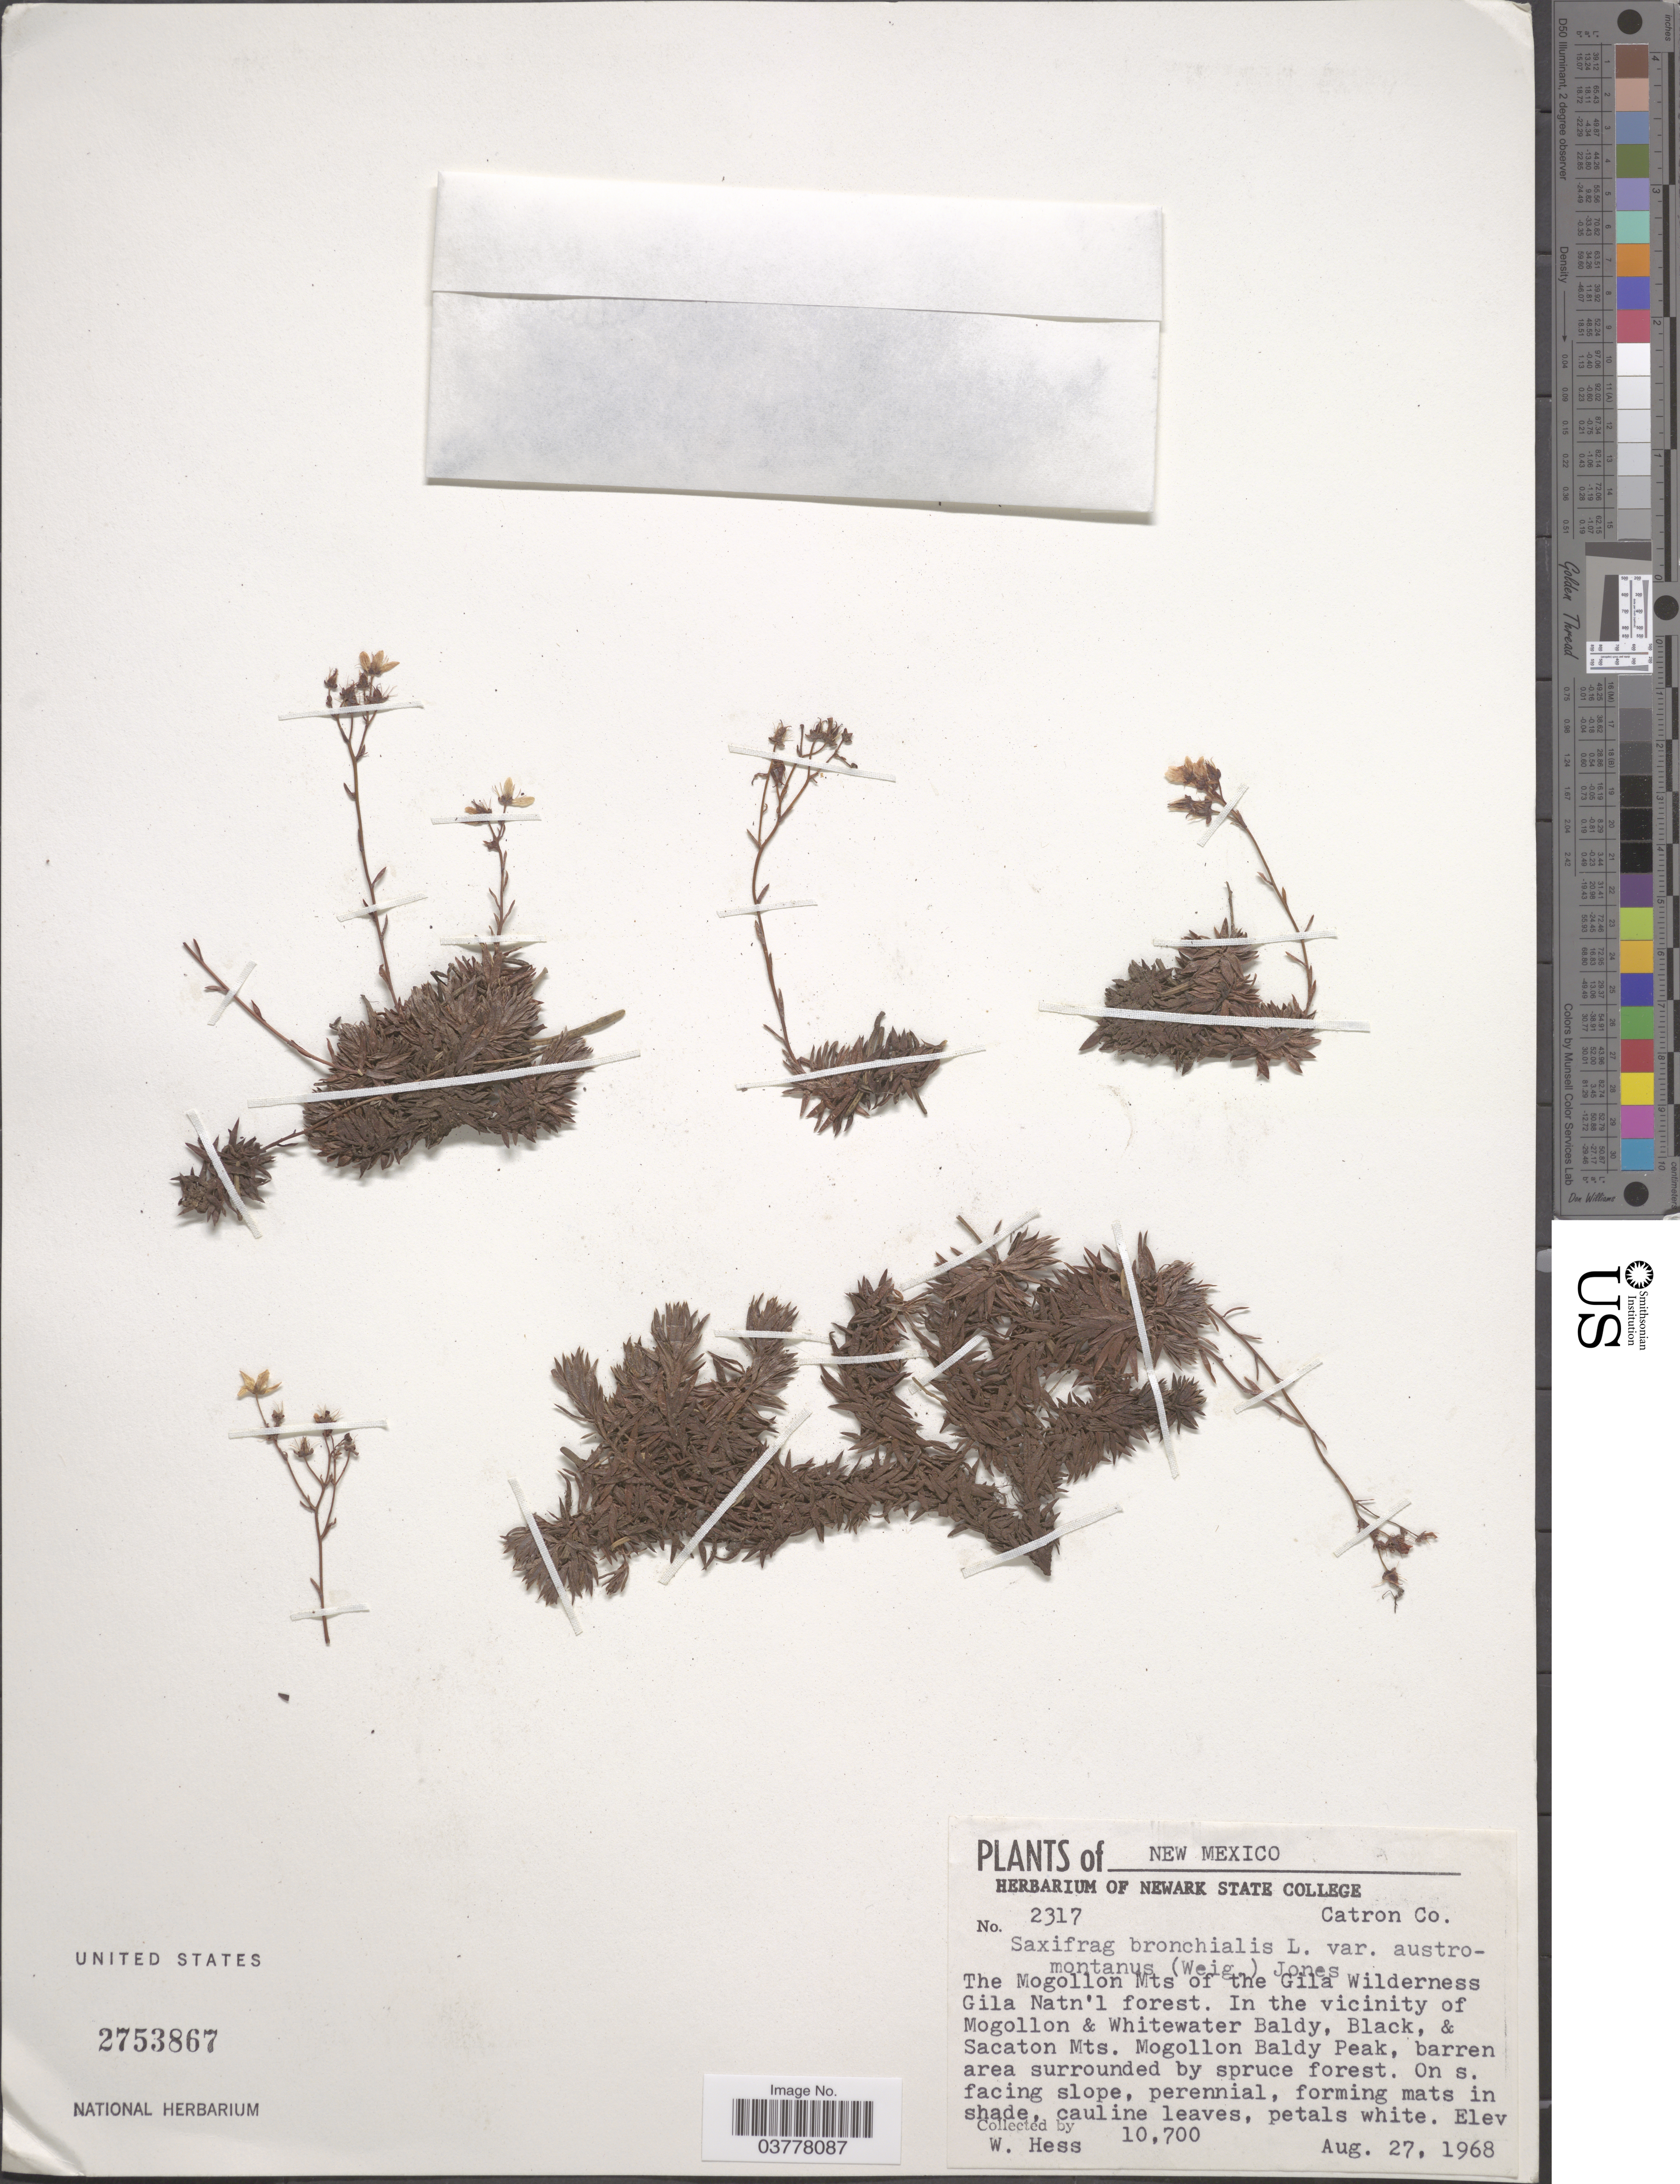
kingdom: Plantae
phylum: Tracheophyta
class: Magnoliopsida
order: Saxifragales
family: Saxifragaceae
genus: Saxifraga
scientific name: Saxifraga bronchialis subsp. austromontana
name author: (Wiegand) Piper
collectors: W. Hess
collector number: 10700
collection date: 1968-08-27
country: United States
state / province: New Mexico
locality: Catron Co. The Mogollon Mts of the Gila Wilderness Gila Natn'l forest. In the vicinity of Mogollon & Whitewater Baldy, Black, & Sacaton Mts. Mogollon Baldy Peak. On s. facing slope.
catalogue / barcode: US 2753867